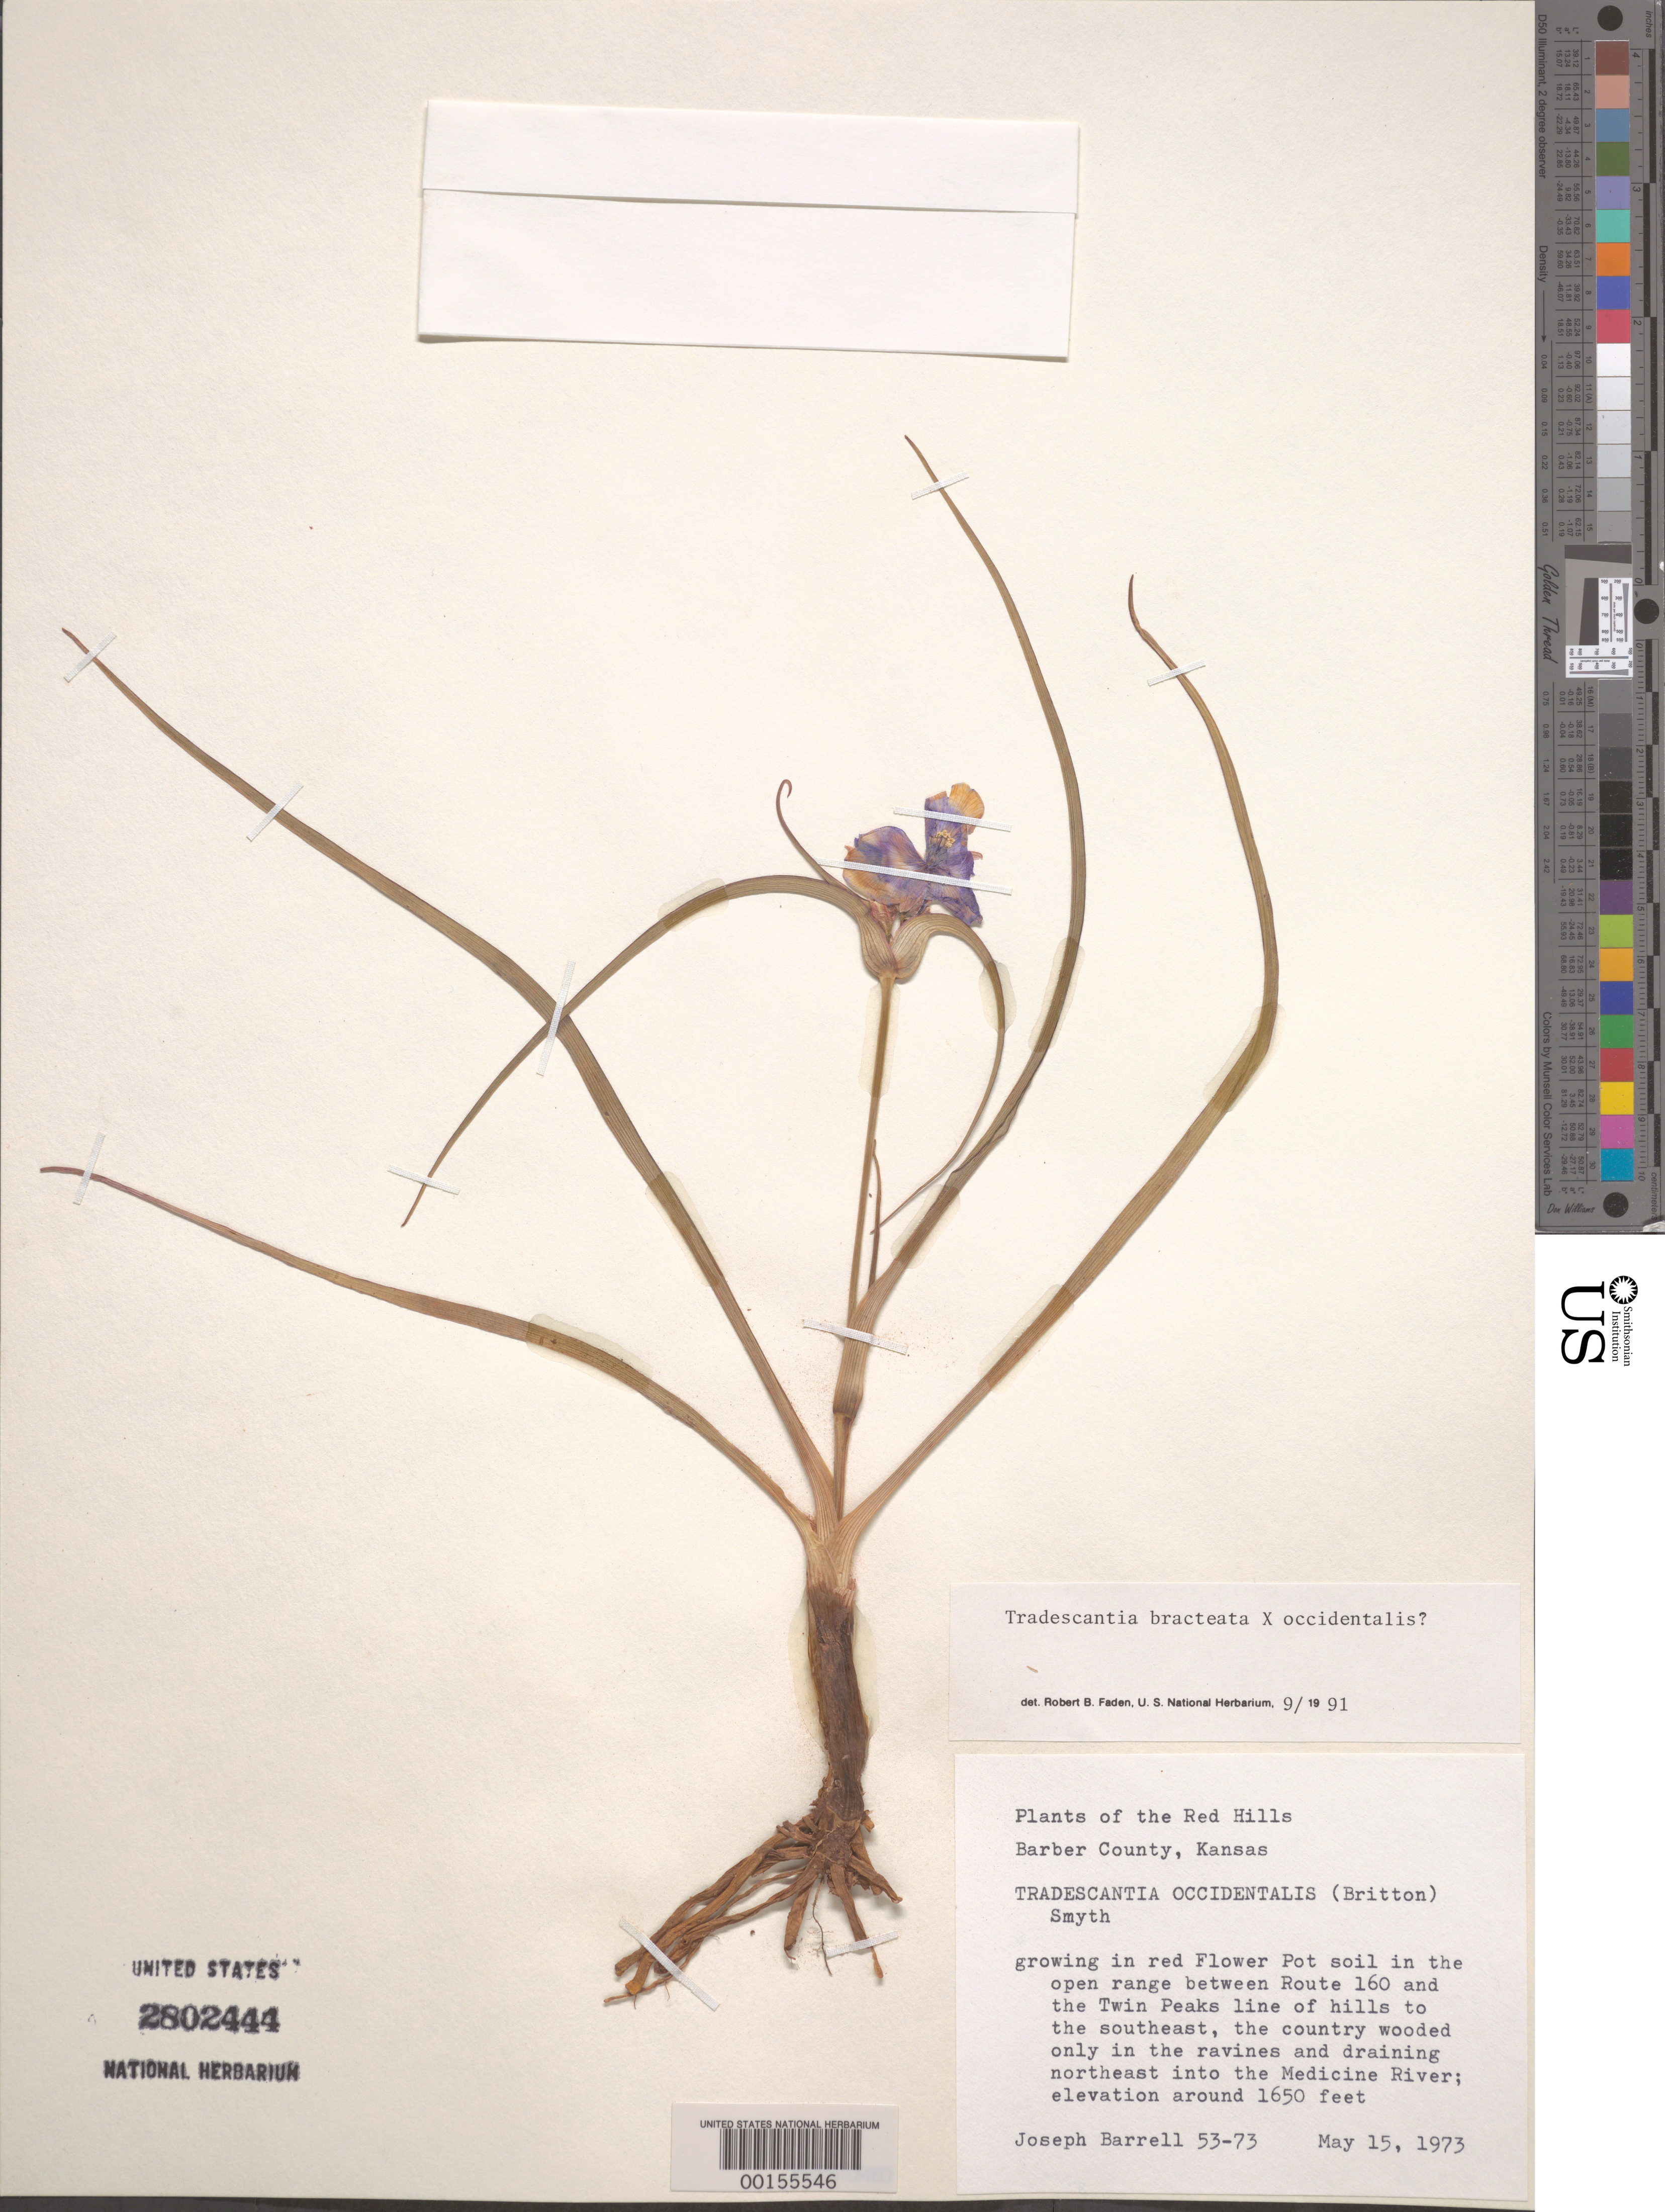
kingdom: Plantae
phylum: Tracheophyta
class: Liliopsida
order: Commelinales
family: Commelinaceae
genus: Tradescantia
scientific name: Tradescantia bracteata x T. occidentalis (Britton) Smyth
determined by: Faden, Robert B., (US), Smithsonian Institution - National Museum of Natural History (UNITED STATES)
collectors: J. Barrell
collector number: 53-73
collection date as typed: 15 May 1973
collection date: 1973-05-15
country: United States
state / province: Kansas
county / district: Barber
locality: Between rt. 160 and twin peaks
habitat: Open range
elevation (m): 503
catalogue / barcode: US 2802444